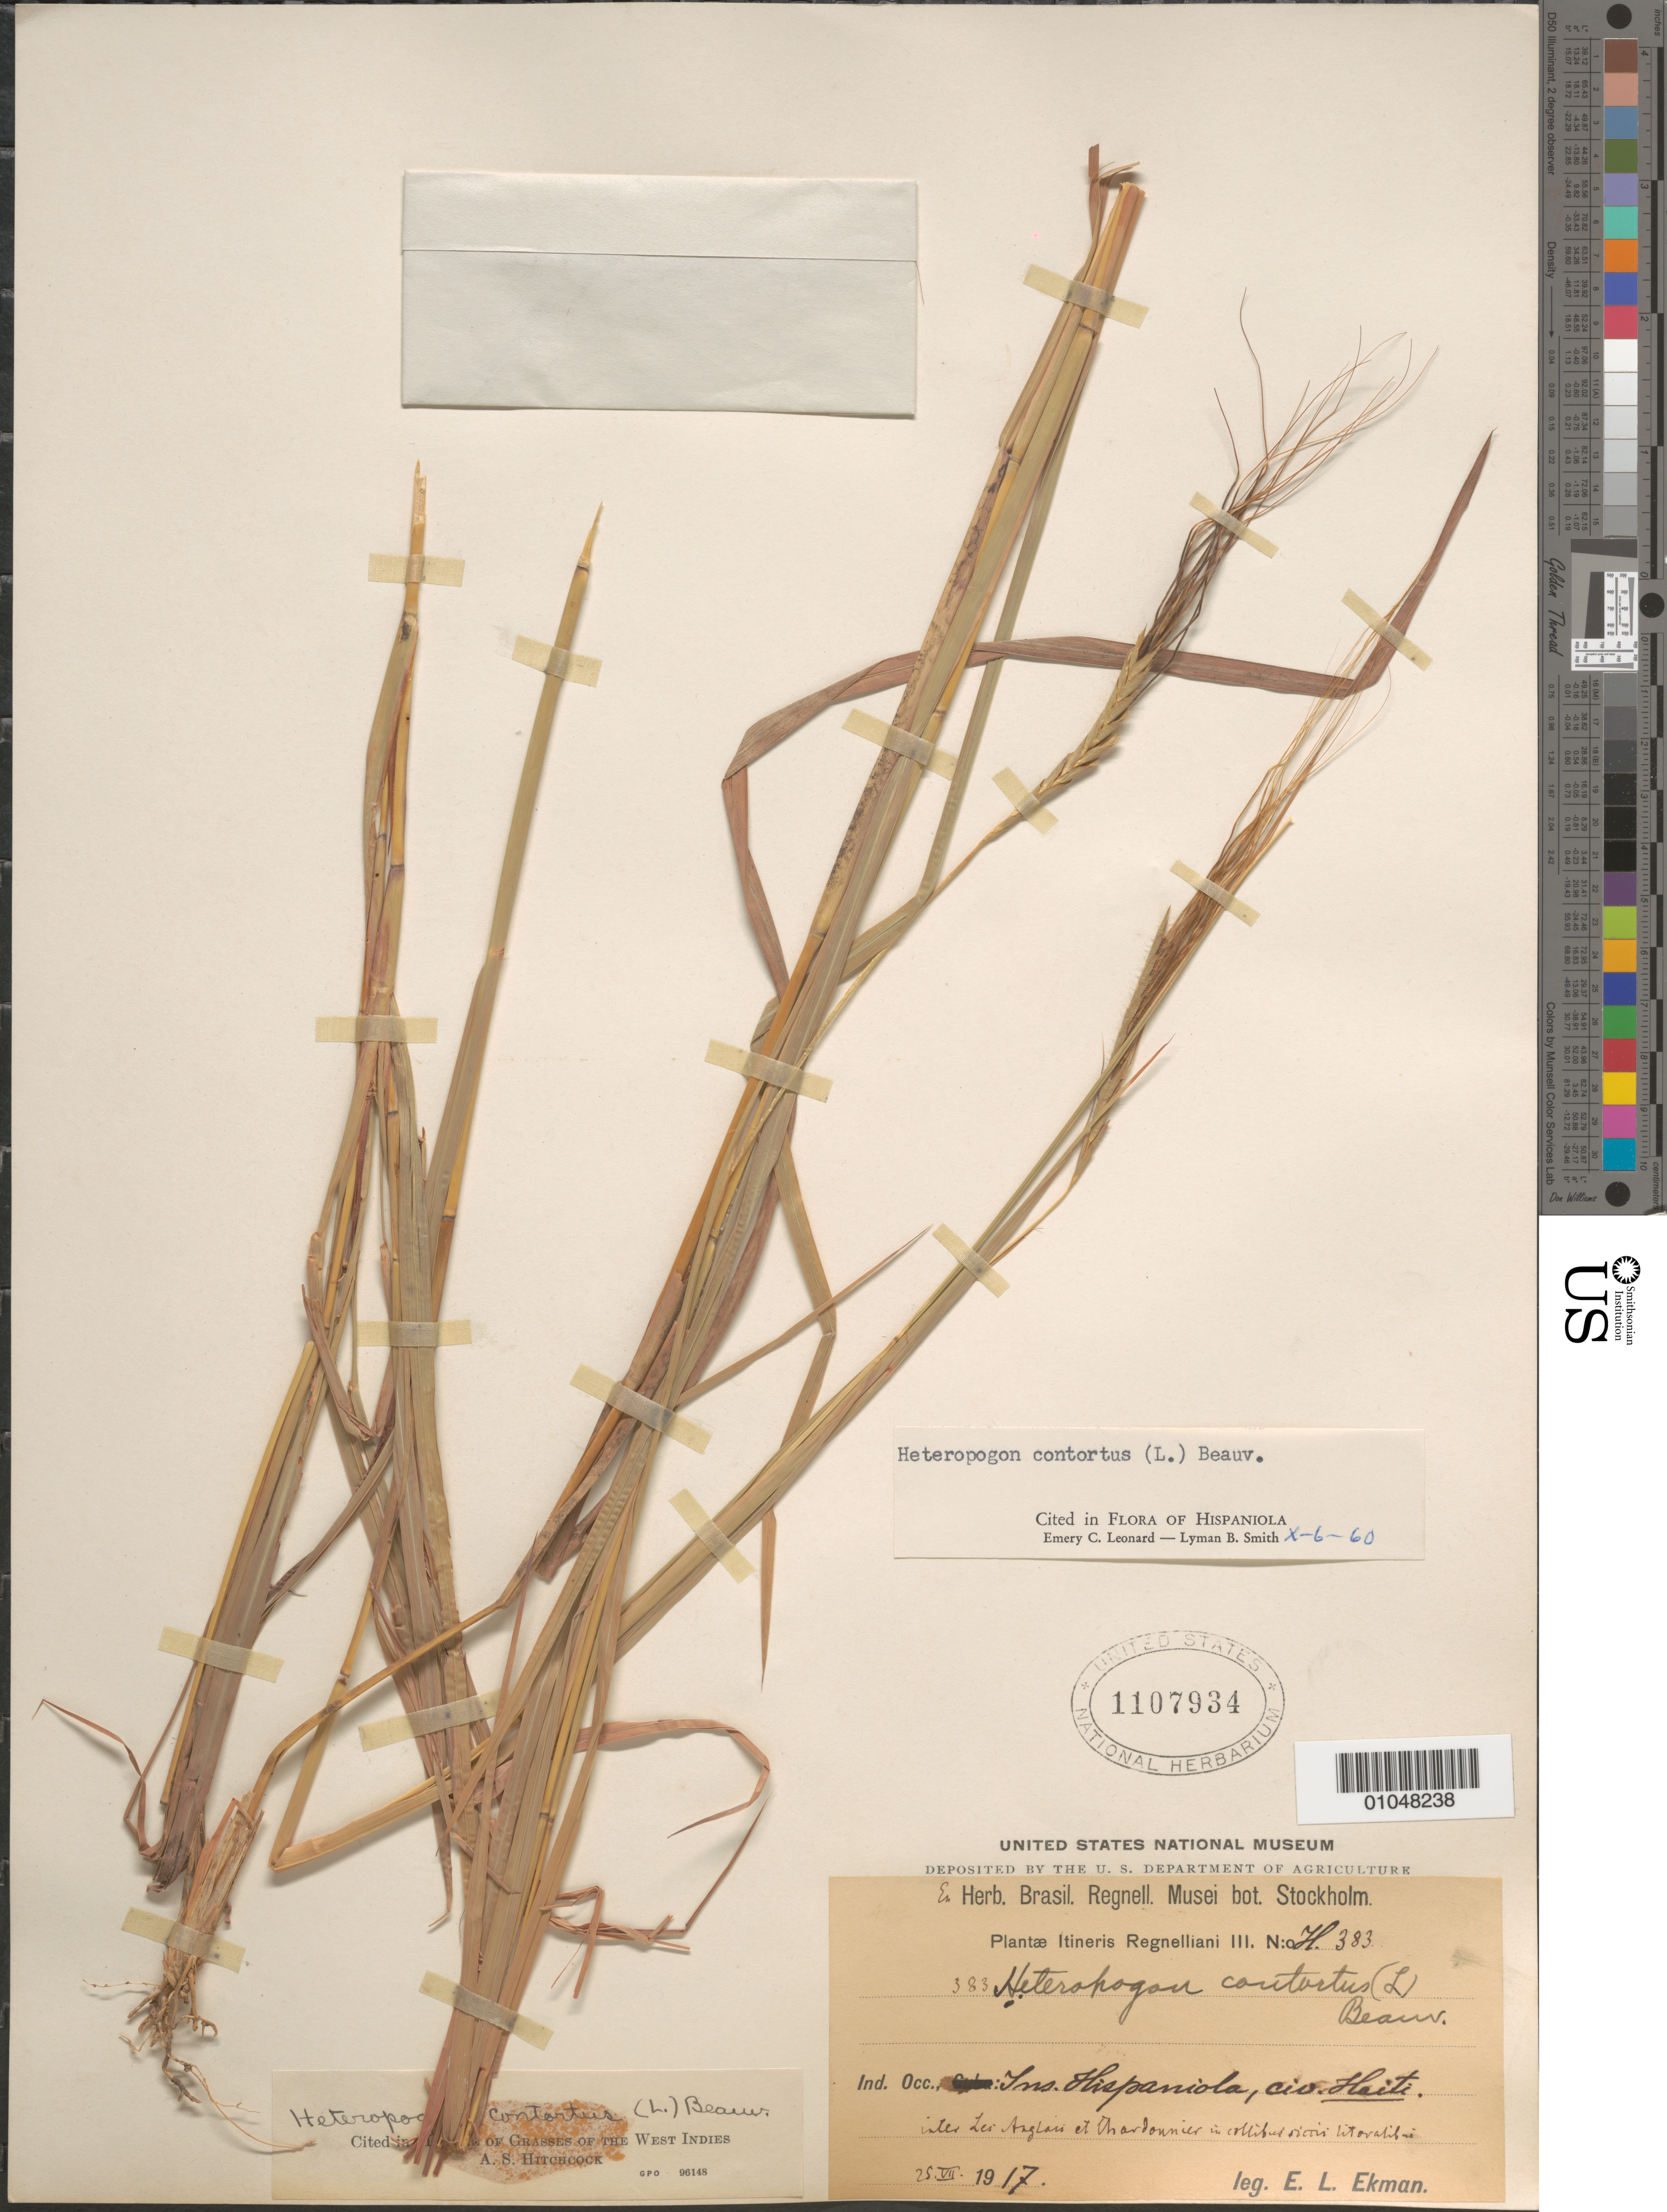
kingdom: Plantae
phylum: Tracheophyta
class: Liliopsida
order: Poales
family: Poaceae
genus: Heteropogon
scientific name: Heteropogon contortus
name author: (L.) P. Beauv. ex Roem. & Schult.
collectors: E. L. Ekman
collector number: H 383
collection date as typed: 25 Jul 1917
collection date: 1917-07-25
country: Haiti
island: Hispaniola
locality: Los Anglais et Chardonnier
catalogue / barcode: US 1107934